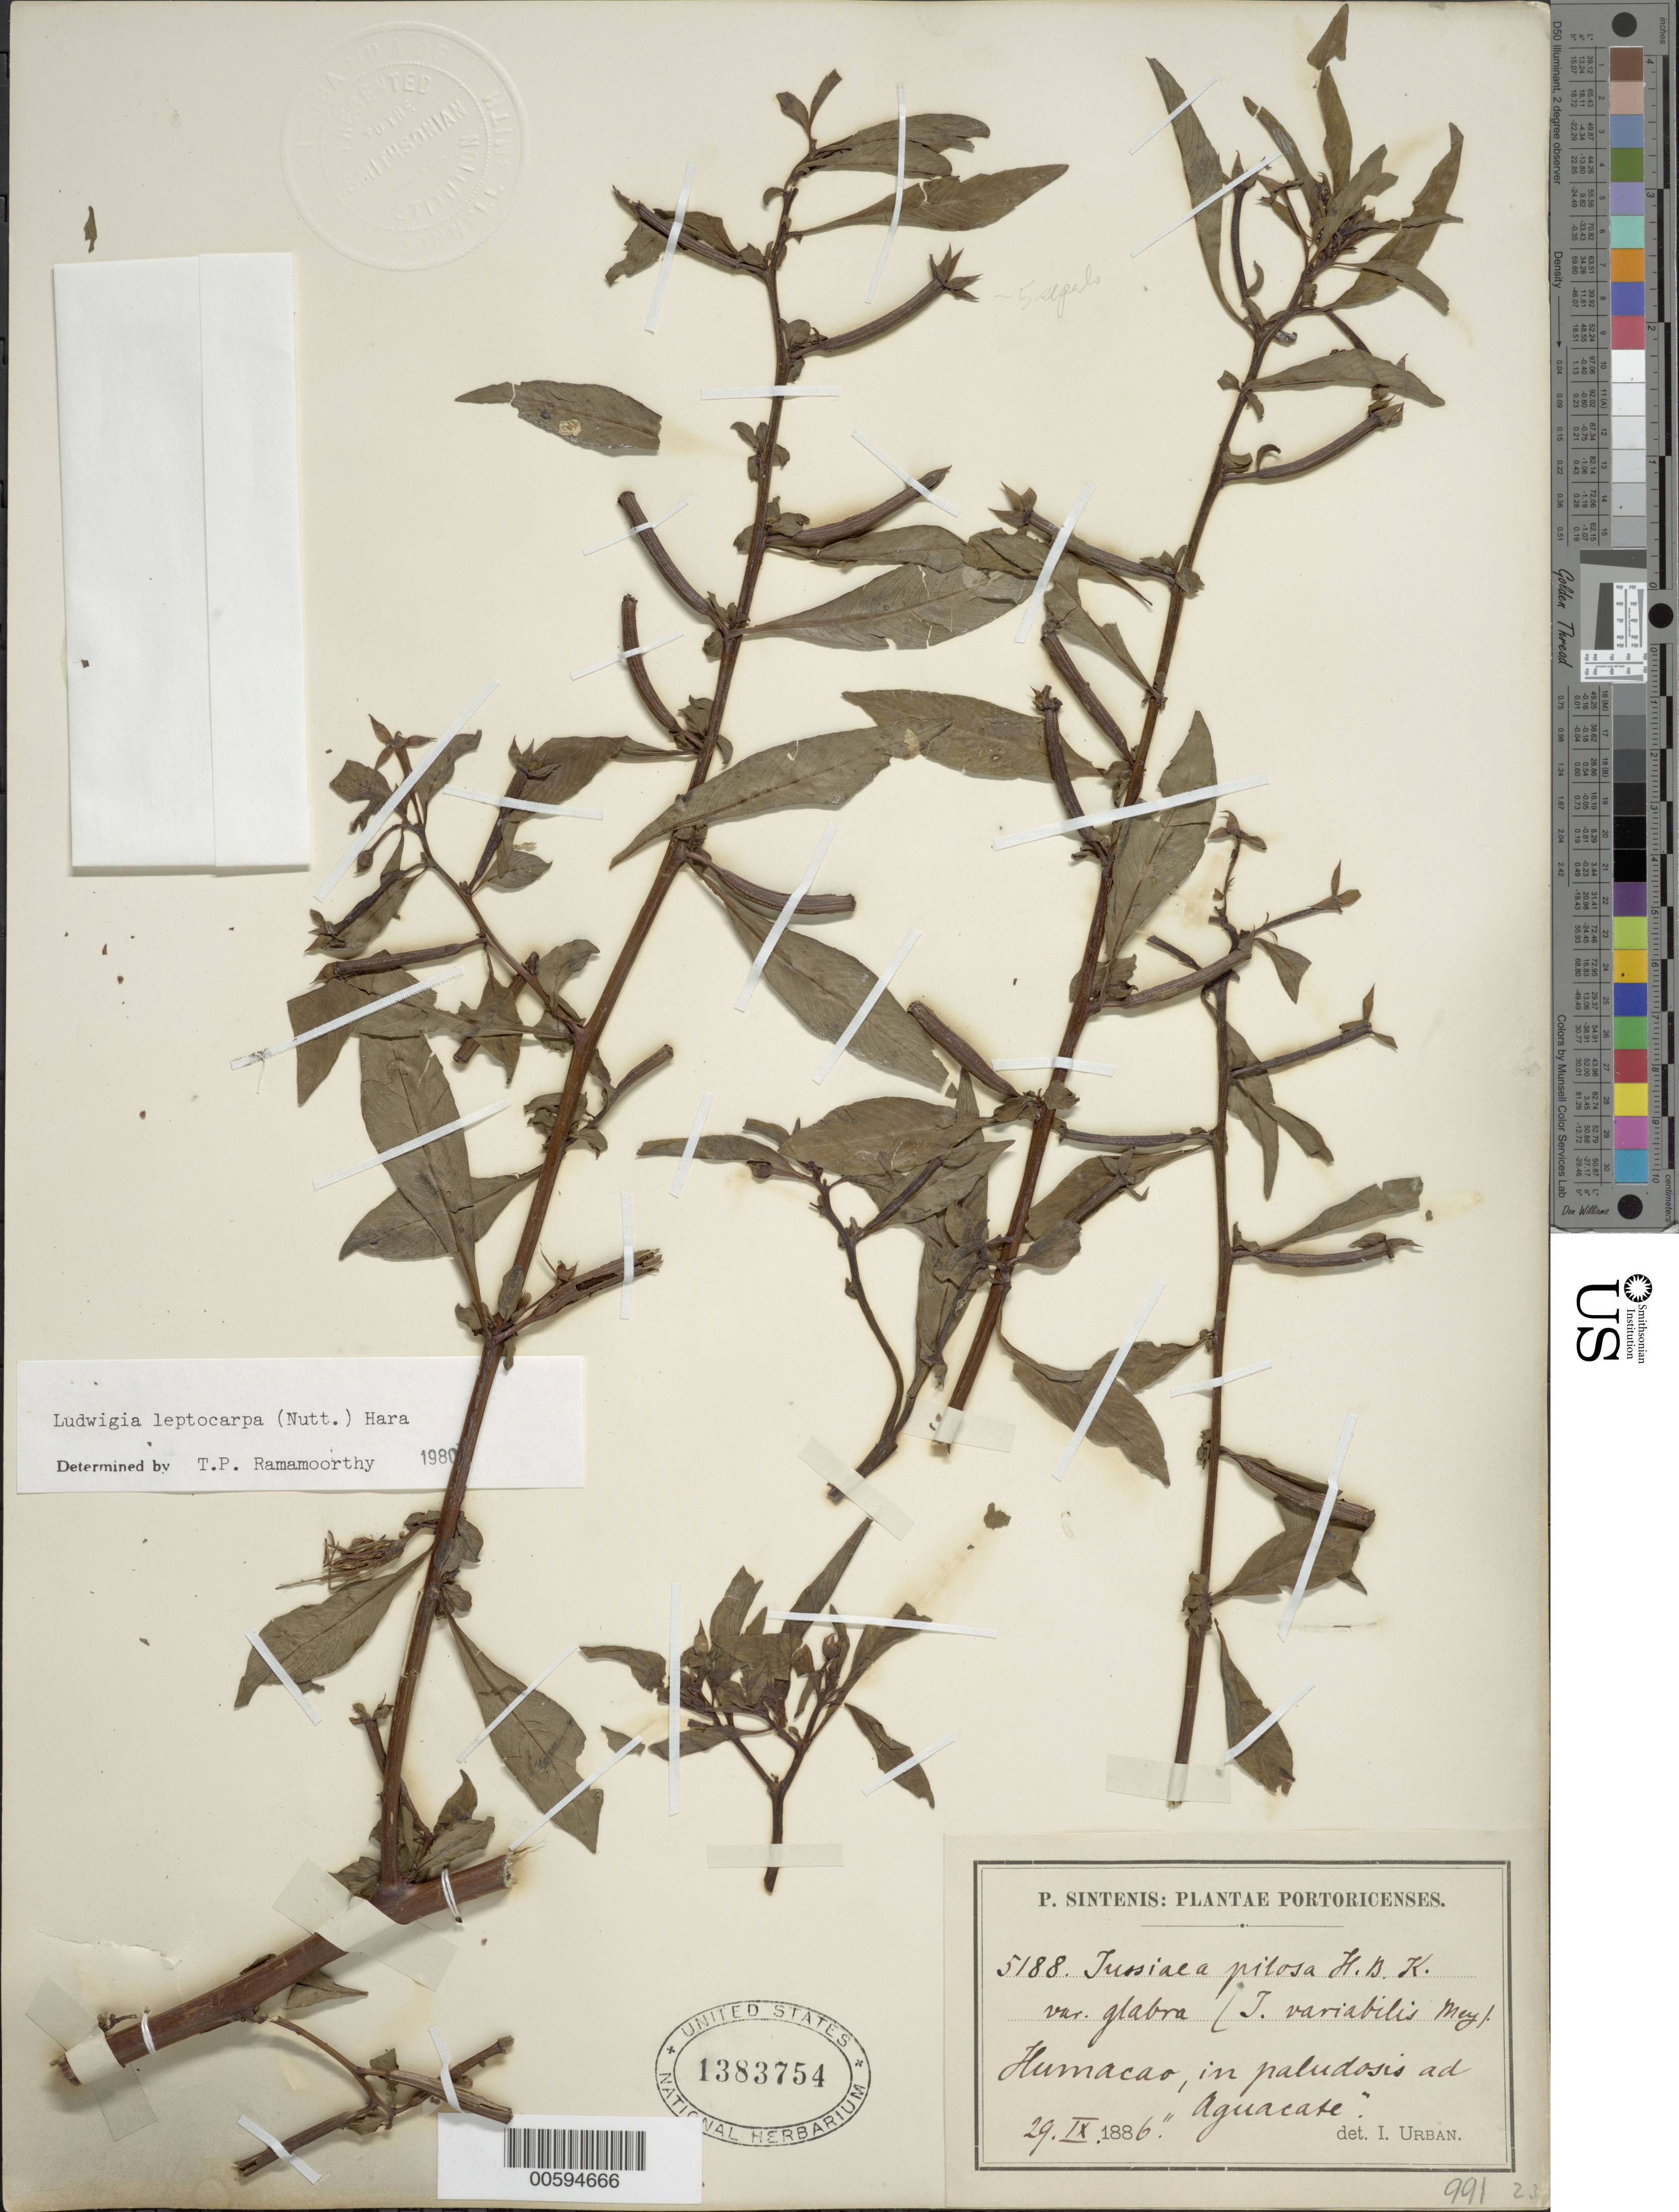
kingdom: Plantae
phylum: Tracheophyta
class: Magnoliopsida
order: Myrtales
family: Onagraceae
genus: Ludwigia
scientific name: Ludwigia leptocarpa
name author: (Nutt.) H. Hara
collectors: P. Sintenis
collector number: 5188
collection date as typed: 29 Sep 1886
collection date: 1886-09-29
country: Puerto Rico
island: Greater Antilles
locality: Humacao, in paludosis ad "Aguacate"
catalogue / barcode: US 1383754